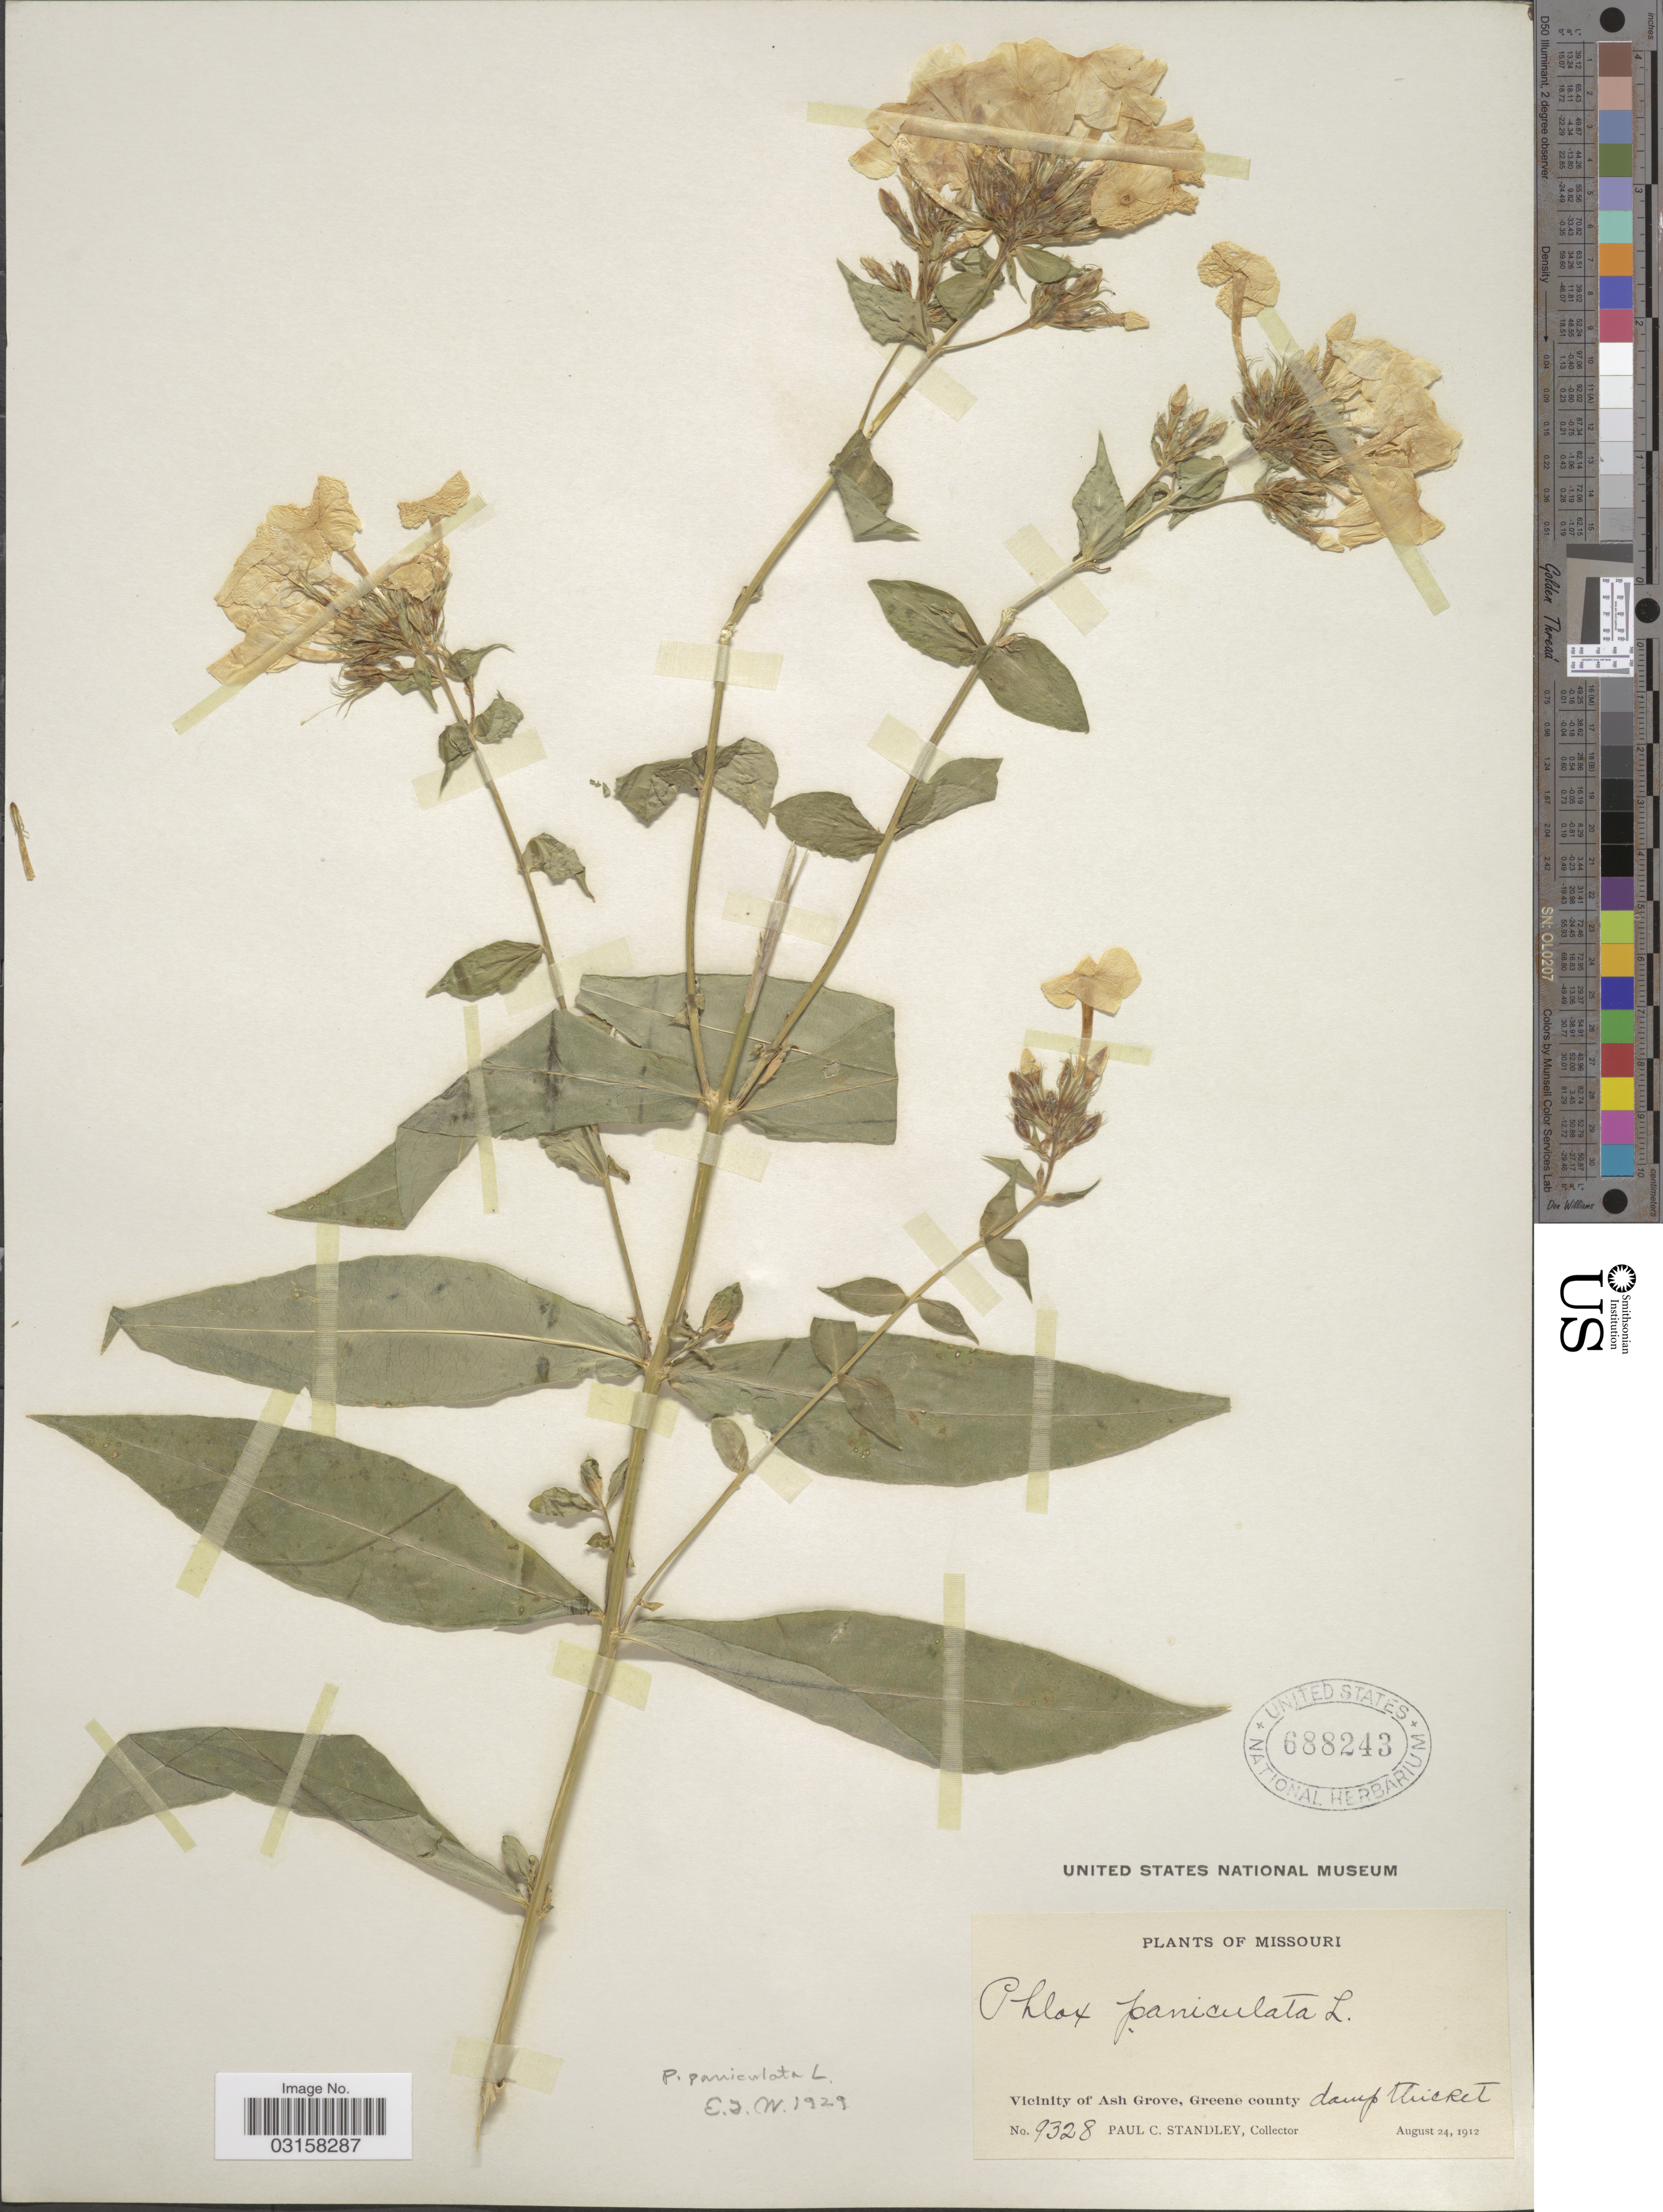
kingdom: Plantae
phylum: Tracheophyta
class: Magnoliopsida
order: Ericales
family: Polemoniaceae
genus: Phlox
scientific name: Phlox paniculata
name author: L.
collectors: P. C. Standley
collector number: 9328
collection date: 1912-08-24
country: United States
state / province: Missouri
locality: Vicinity of Ash Grove, Greene county.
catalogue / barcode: US 688243